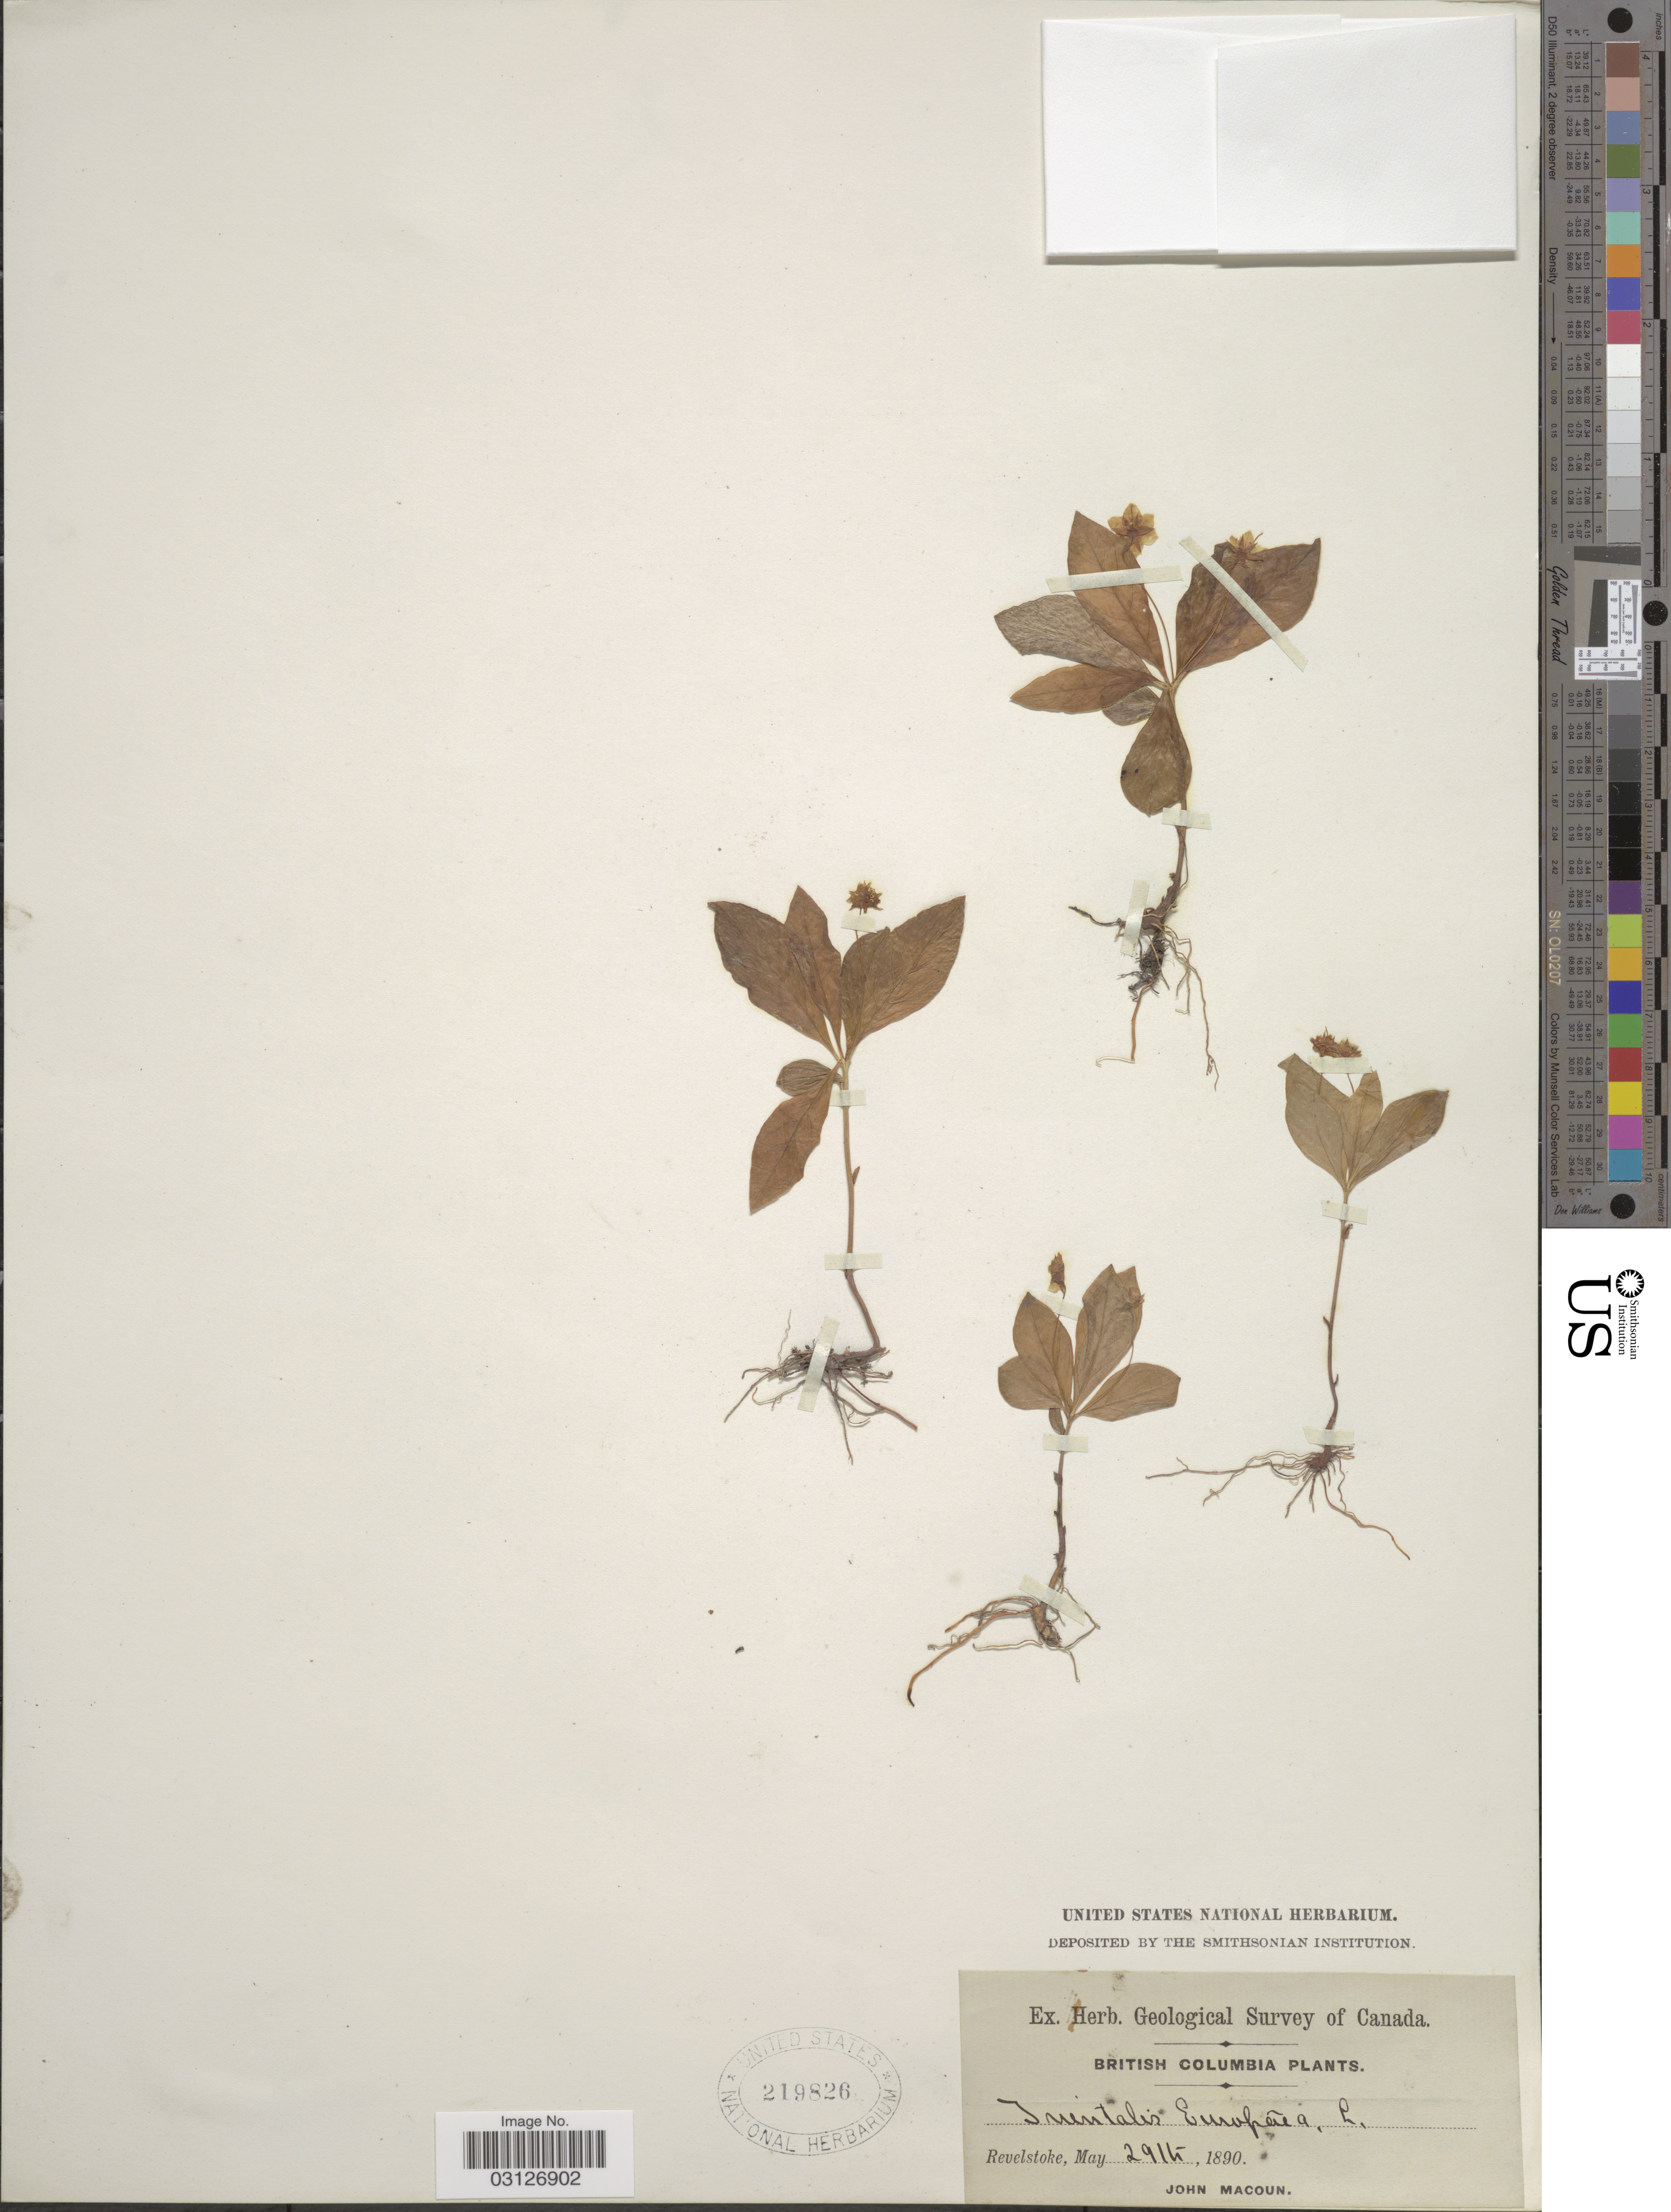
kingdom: Plantae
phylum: Tracheophyta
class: Magnoliopsida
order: Ericales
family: Primulaceae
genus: Trientalis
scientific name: Trientalis arctica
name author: Fisch. ex Hook.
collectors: J. Macoun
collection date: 1890-05-29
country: Canada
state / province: British Columbia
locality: Revelstoke.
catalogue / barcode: US 219826